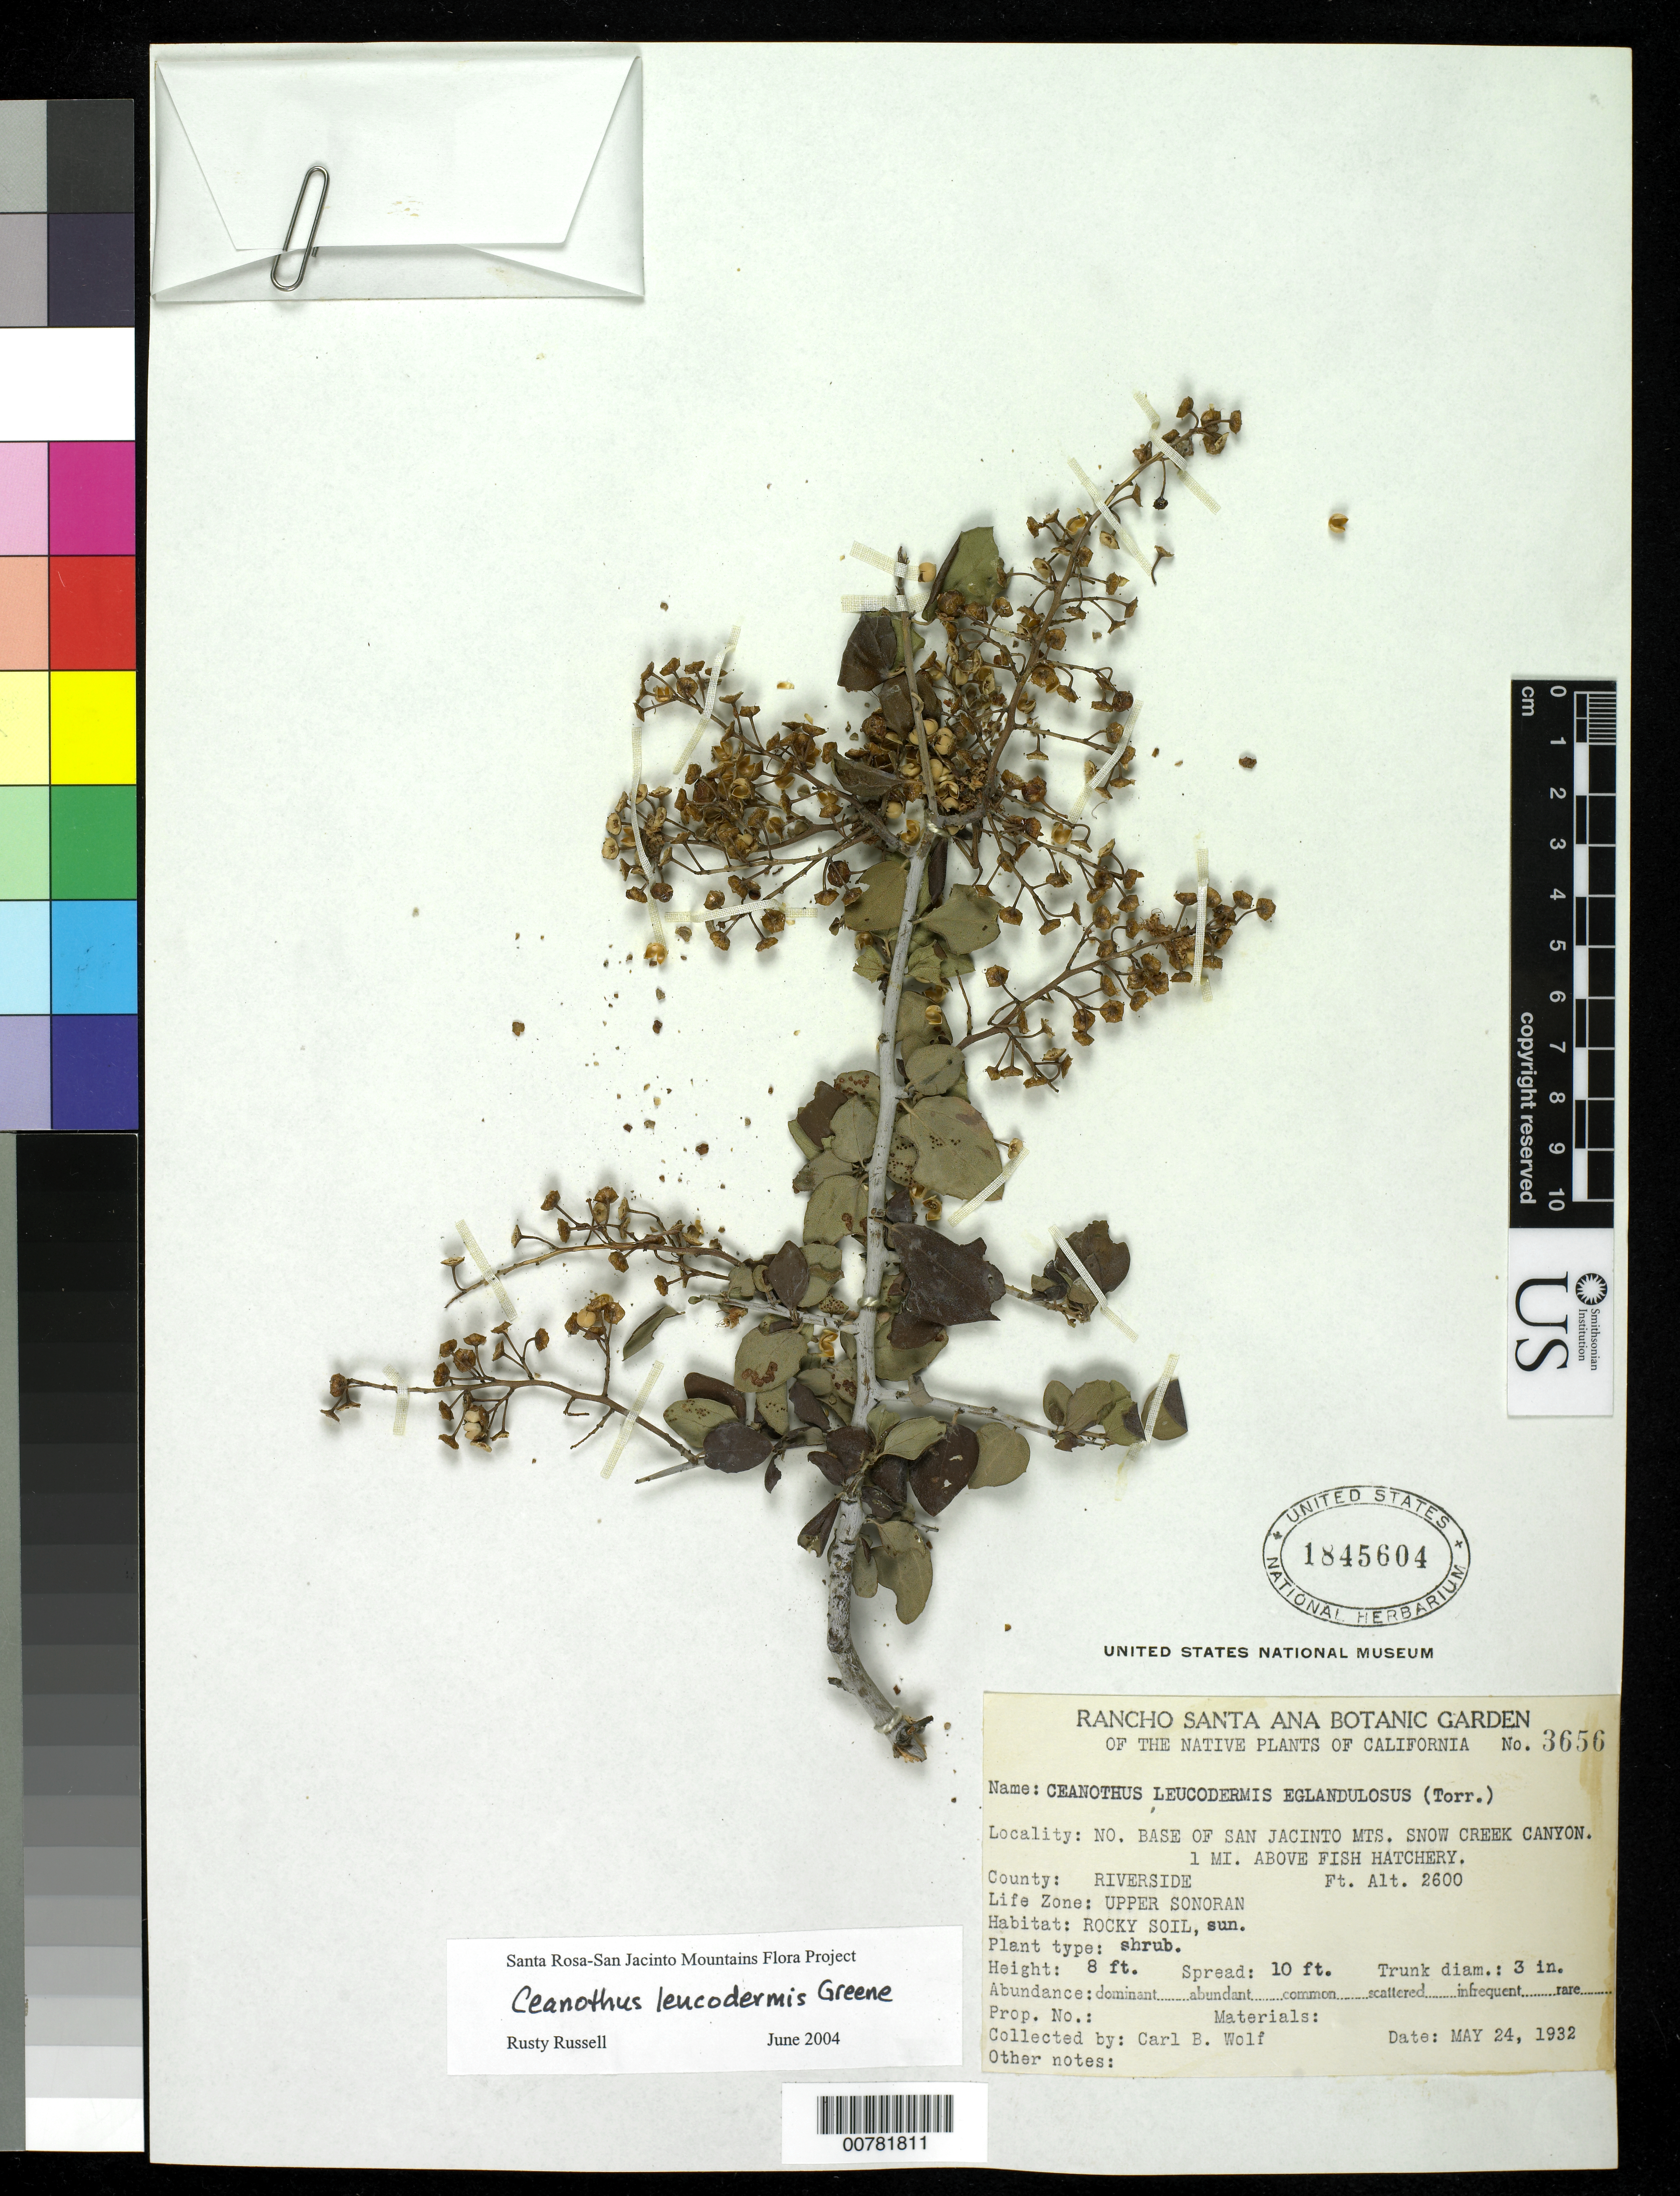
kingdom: Plantae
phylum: Tracheophyta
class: Magnoliopsida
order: Rosales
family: Rhamnaceae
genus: Ceanothus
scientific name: Ceanothus leucodermis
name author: Greene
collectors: C. B. Wolf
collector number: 3656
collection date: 1932-05-24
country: United States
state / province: California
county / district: Riverside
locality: No. base of San Jacinto Mts. Snow Creek Canyon. 1 mi. above Fish Hatchery. County: Riverside. Life Zone: Upper Sonoran.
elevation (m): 792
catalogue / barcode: US 1845604